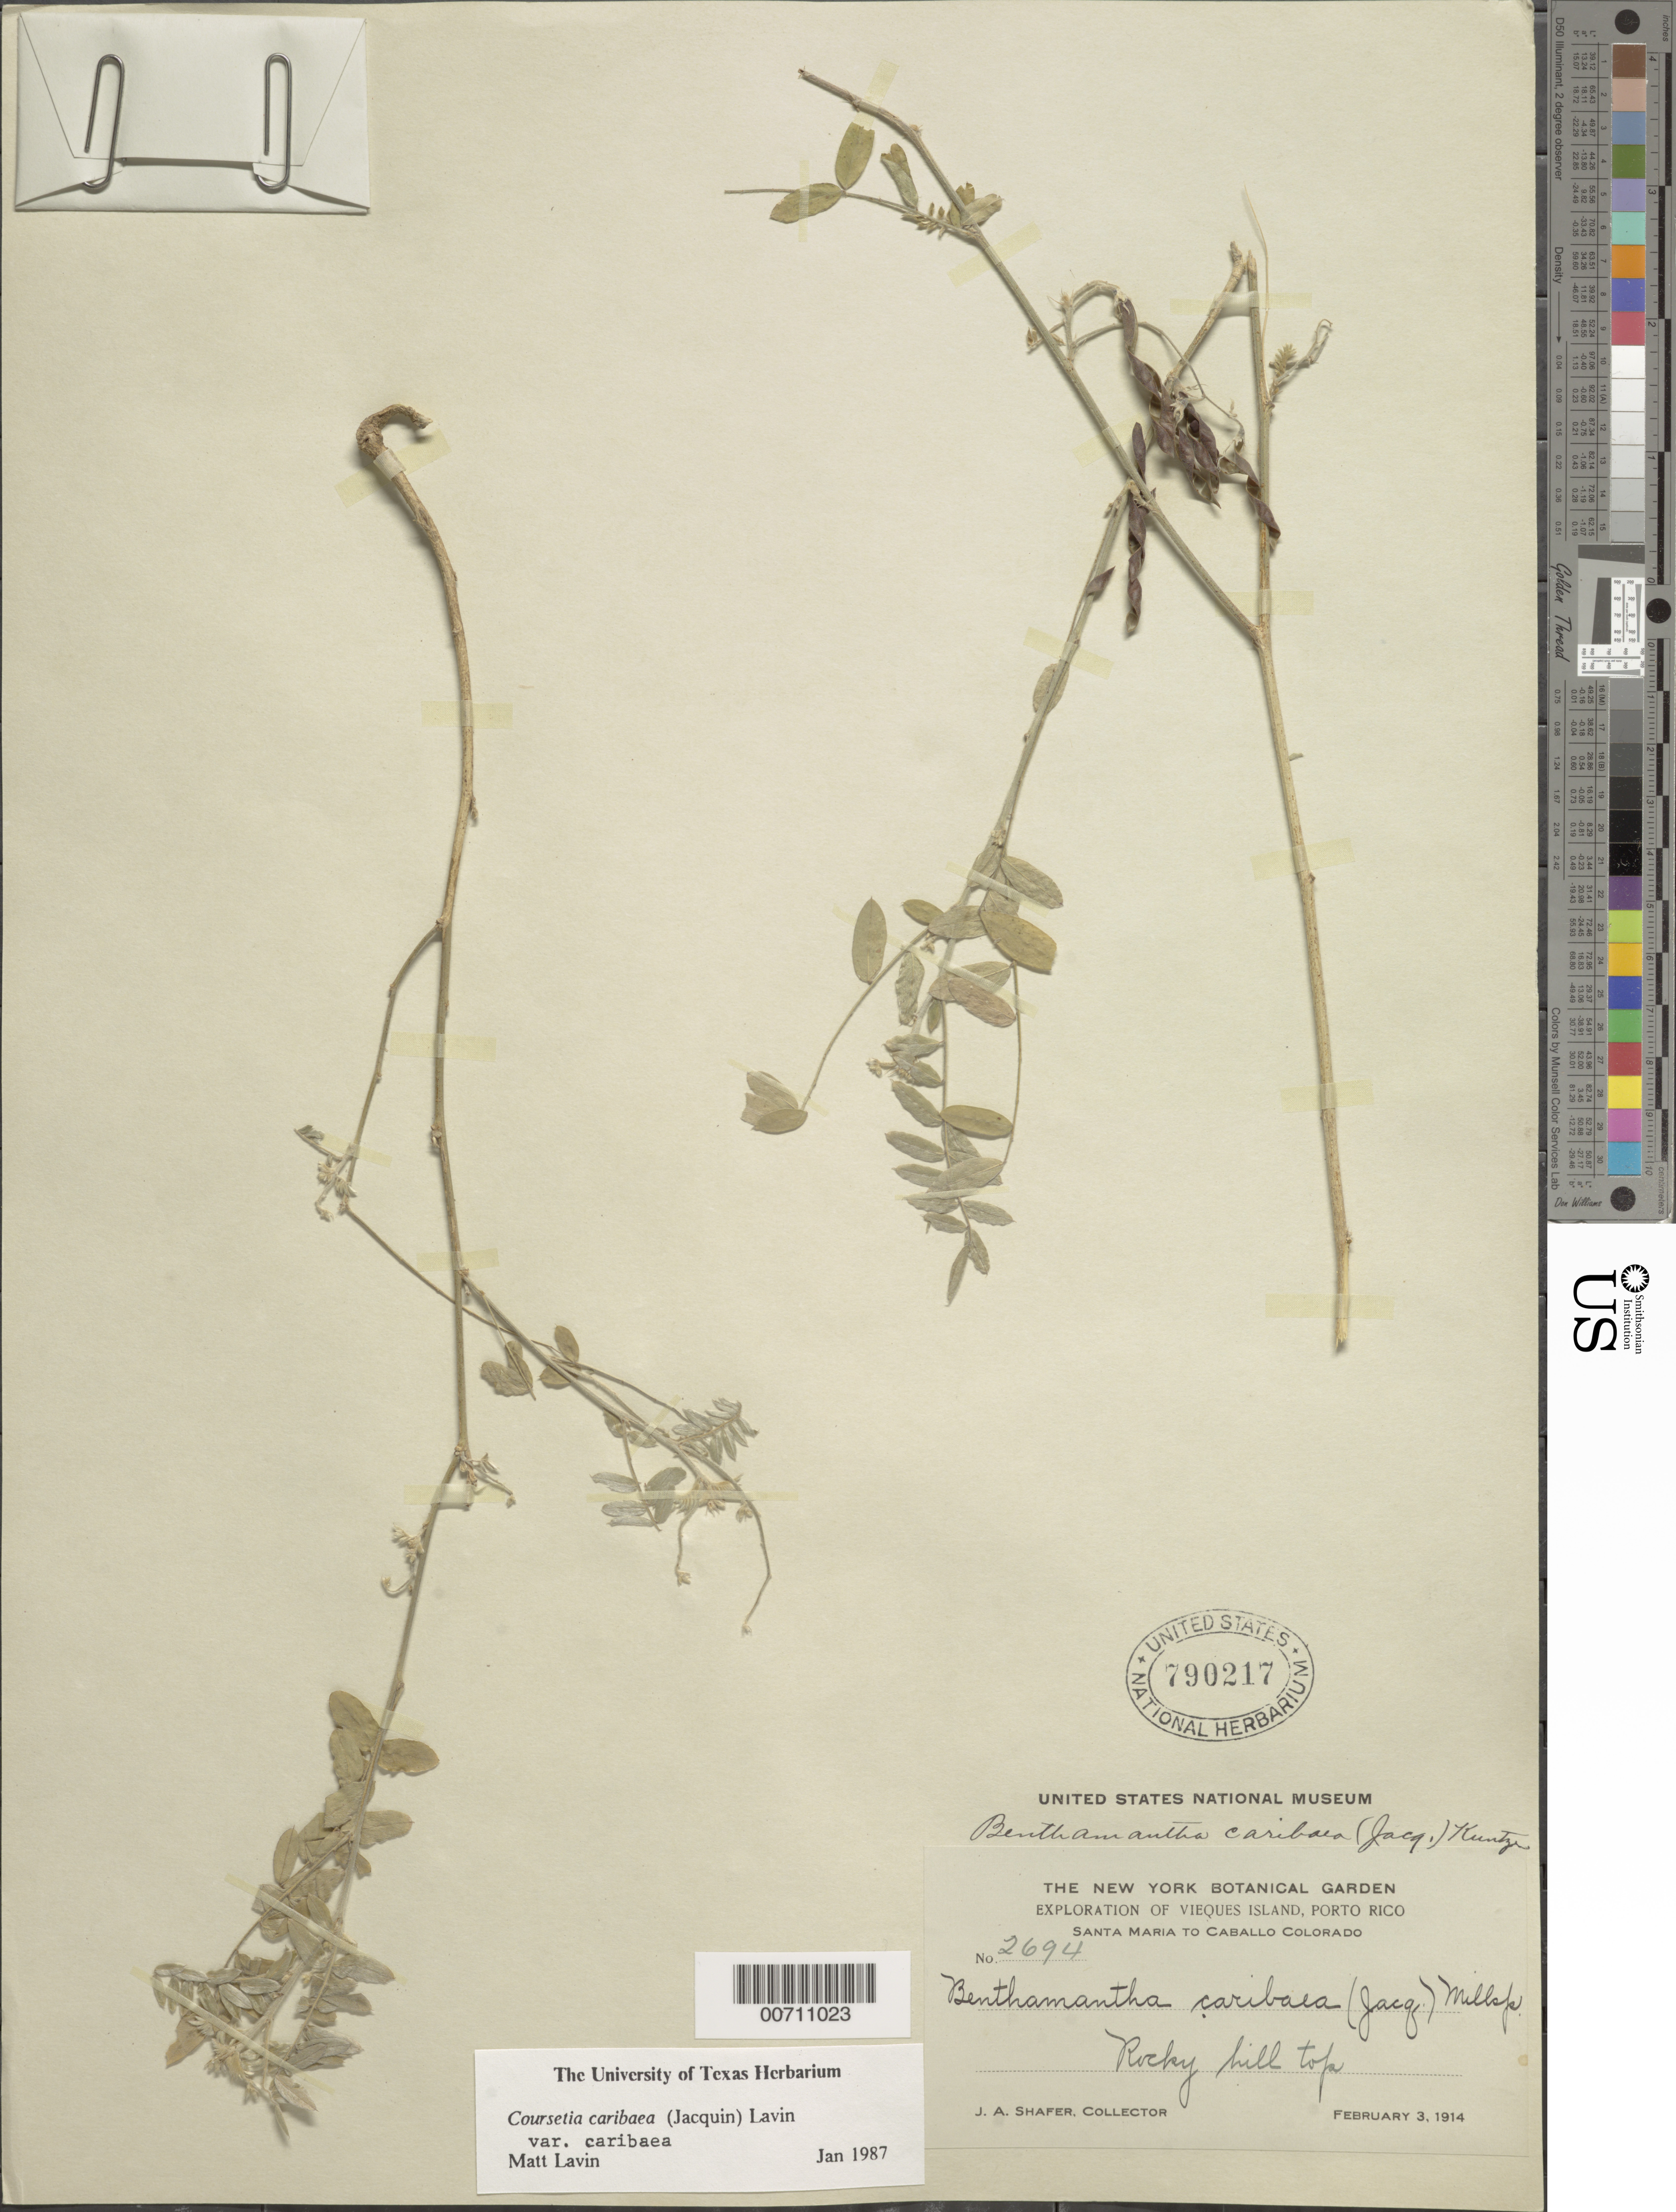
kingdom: Plantae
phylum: Tracheophyta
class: Magnoliopsida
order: Fabales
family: Fabaceae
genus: Coursetia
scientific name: Coursetia caribaea var. caribaea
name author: (Jacq.) Lavin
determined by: Lavin, M.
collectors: J. A. Shafer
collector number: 2694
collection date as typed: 03 Feb 1914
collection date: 1914-02-03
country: Puerto Rico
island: Vieques Island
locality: Santa Maria to Caballo Colorado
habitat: Rocky hill top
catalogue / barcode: US 790217